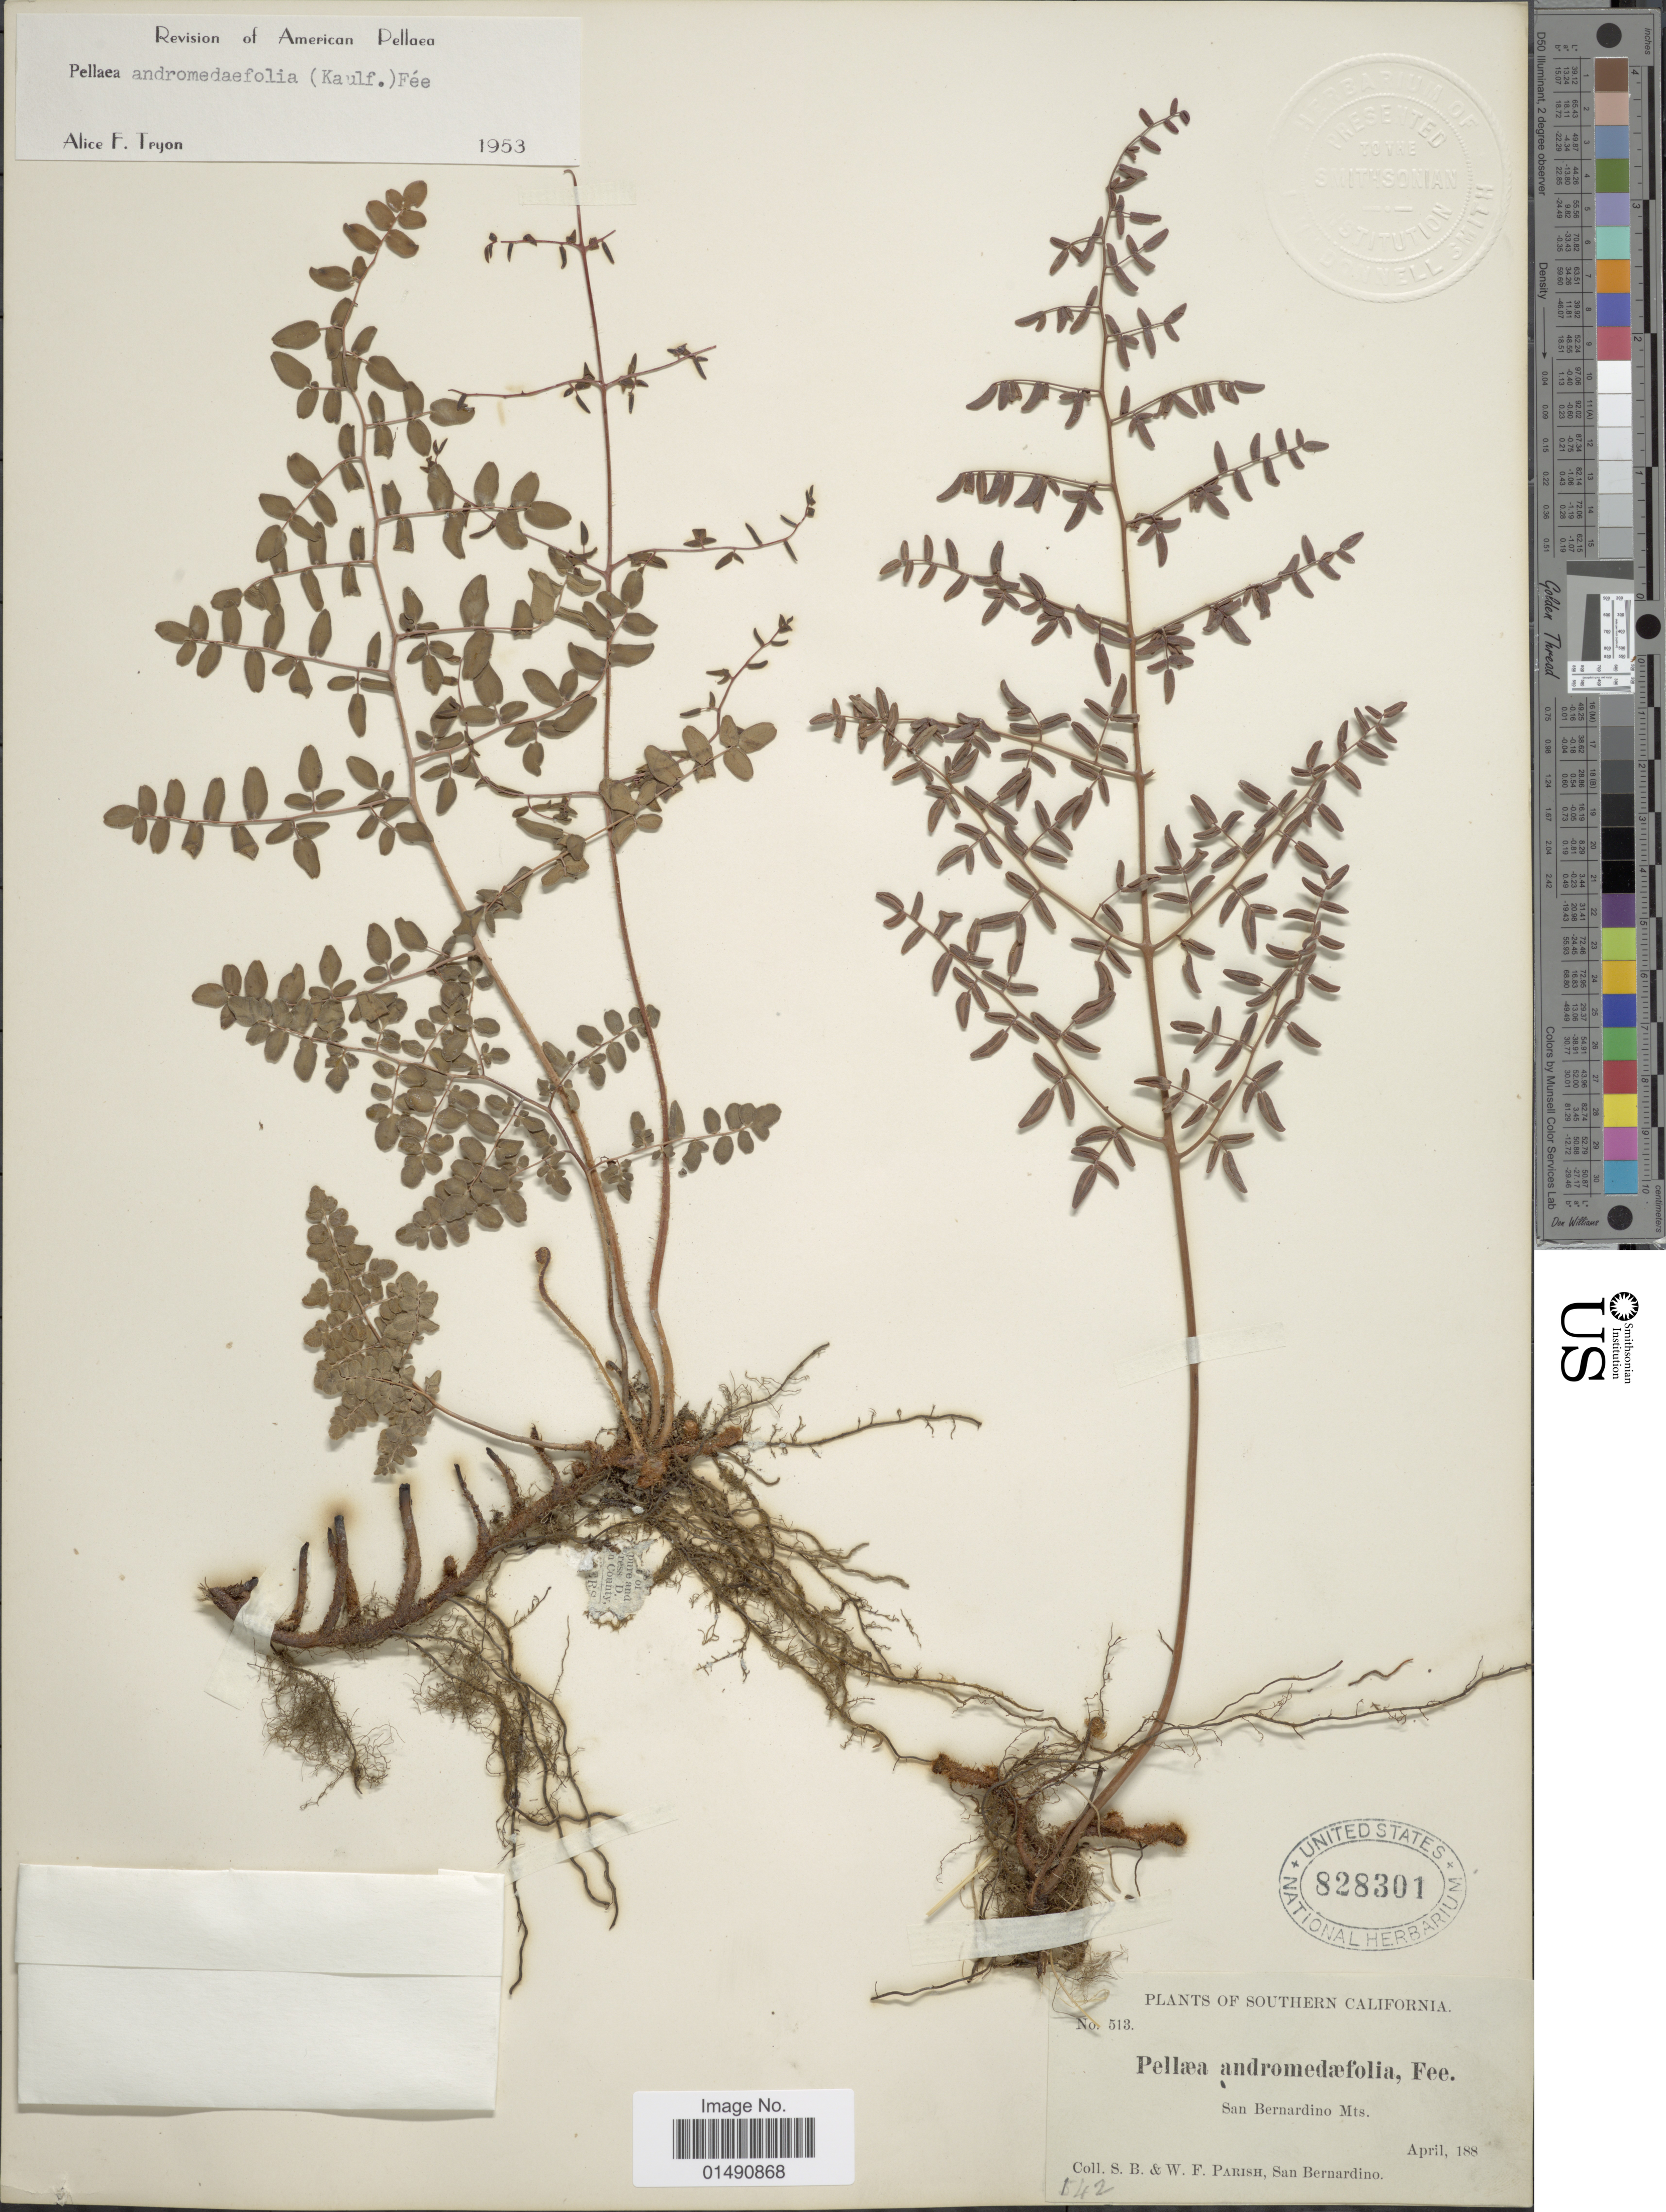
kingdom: Plantae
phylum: Tracheophyta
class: Polypodiopsida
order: Polypodiales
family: Pteridaceae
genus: Pellaea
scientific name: Pellaea andromedifolia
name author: (Kaulf.) Fée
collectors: S. B. Parish & W. F. Parish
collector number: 513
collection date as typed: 188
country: United States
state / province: New Mexico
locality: Southern California, San Bernardino Mts.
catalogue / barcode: US 828301